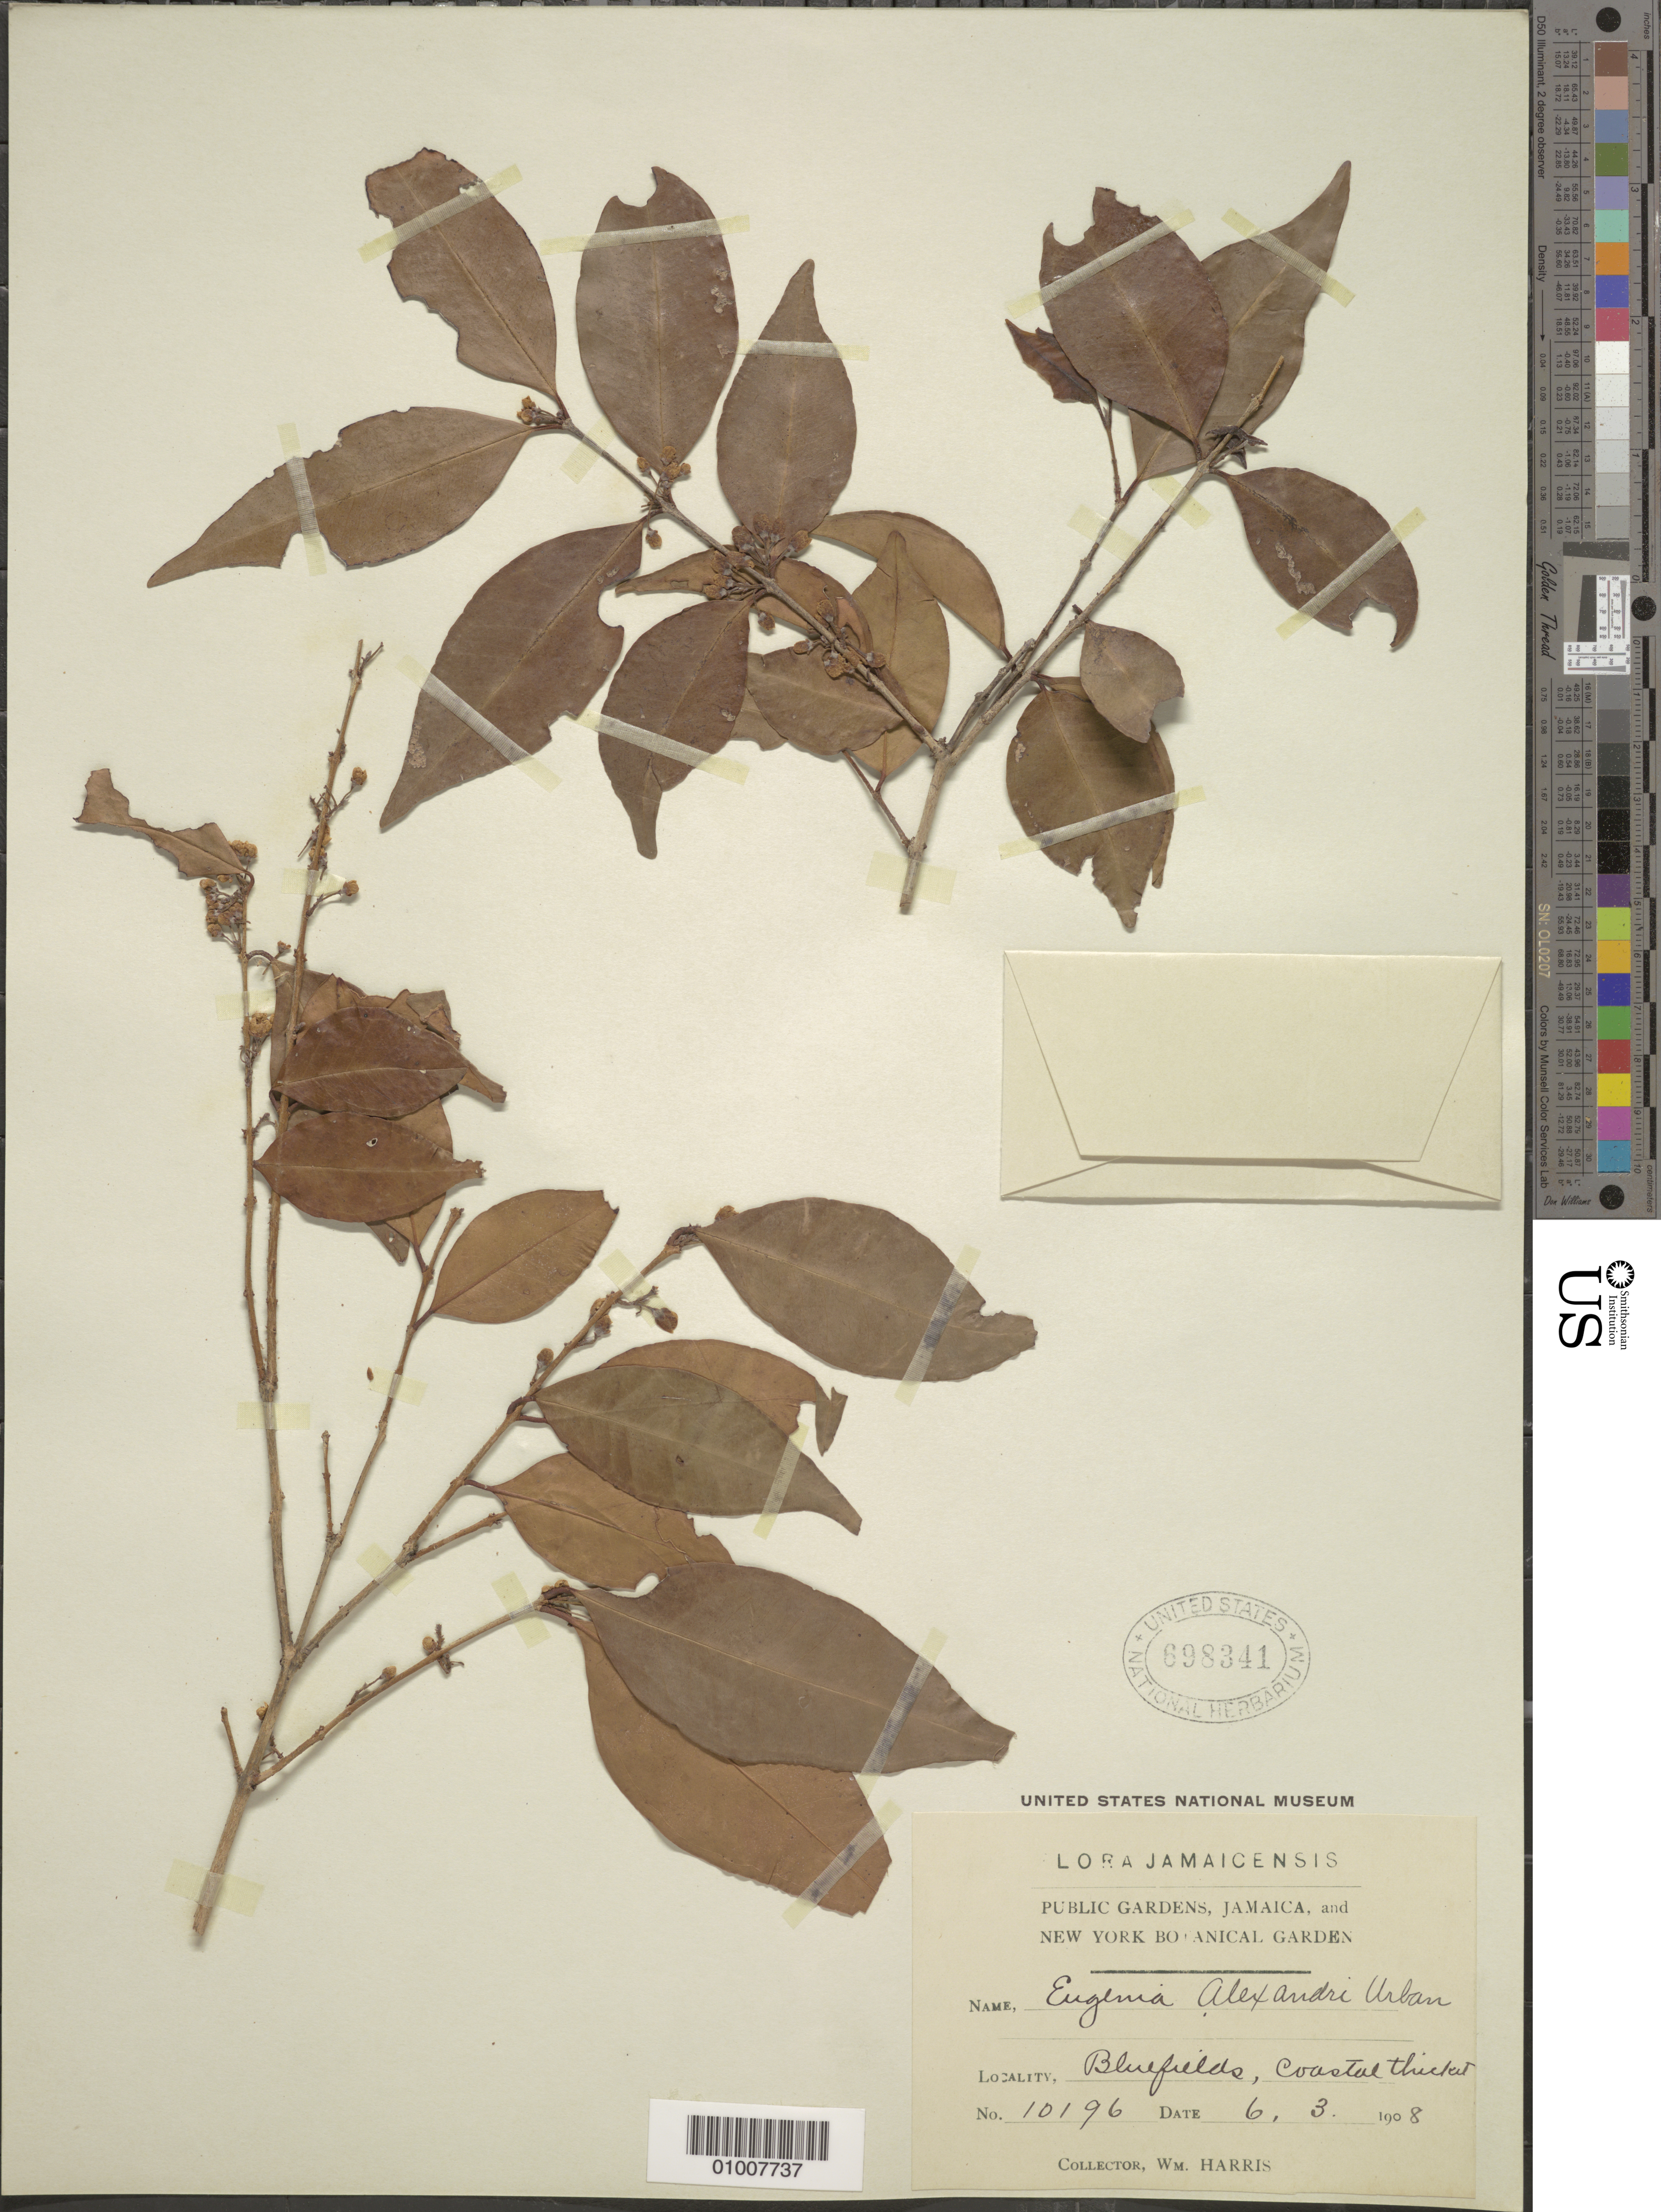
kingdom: Plantae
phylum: Tracheophyta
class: Magnoliopsida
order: Myrtales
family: Myrtaceae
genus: Eugenia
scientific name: Eugenia alexandri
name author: Krug & Urb.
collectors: W. H. Harris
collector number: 10196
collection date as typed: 06 Mar 1908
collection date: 1908-03-06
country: Jamaica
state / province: Westmoreland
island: Jamaica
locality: Bluefields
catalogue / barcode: US 698341